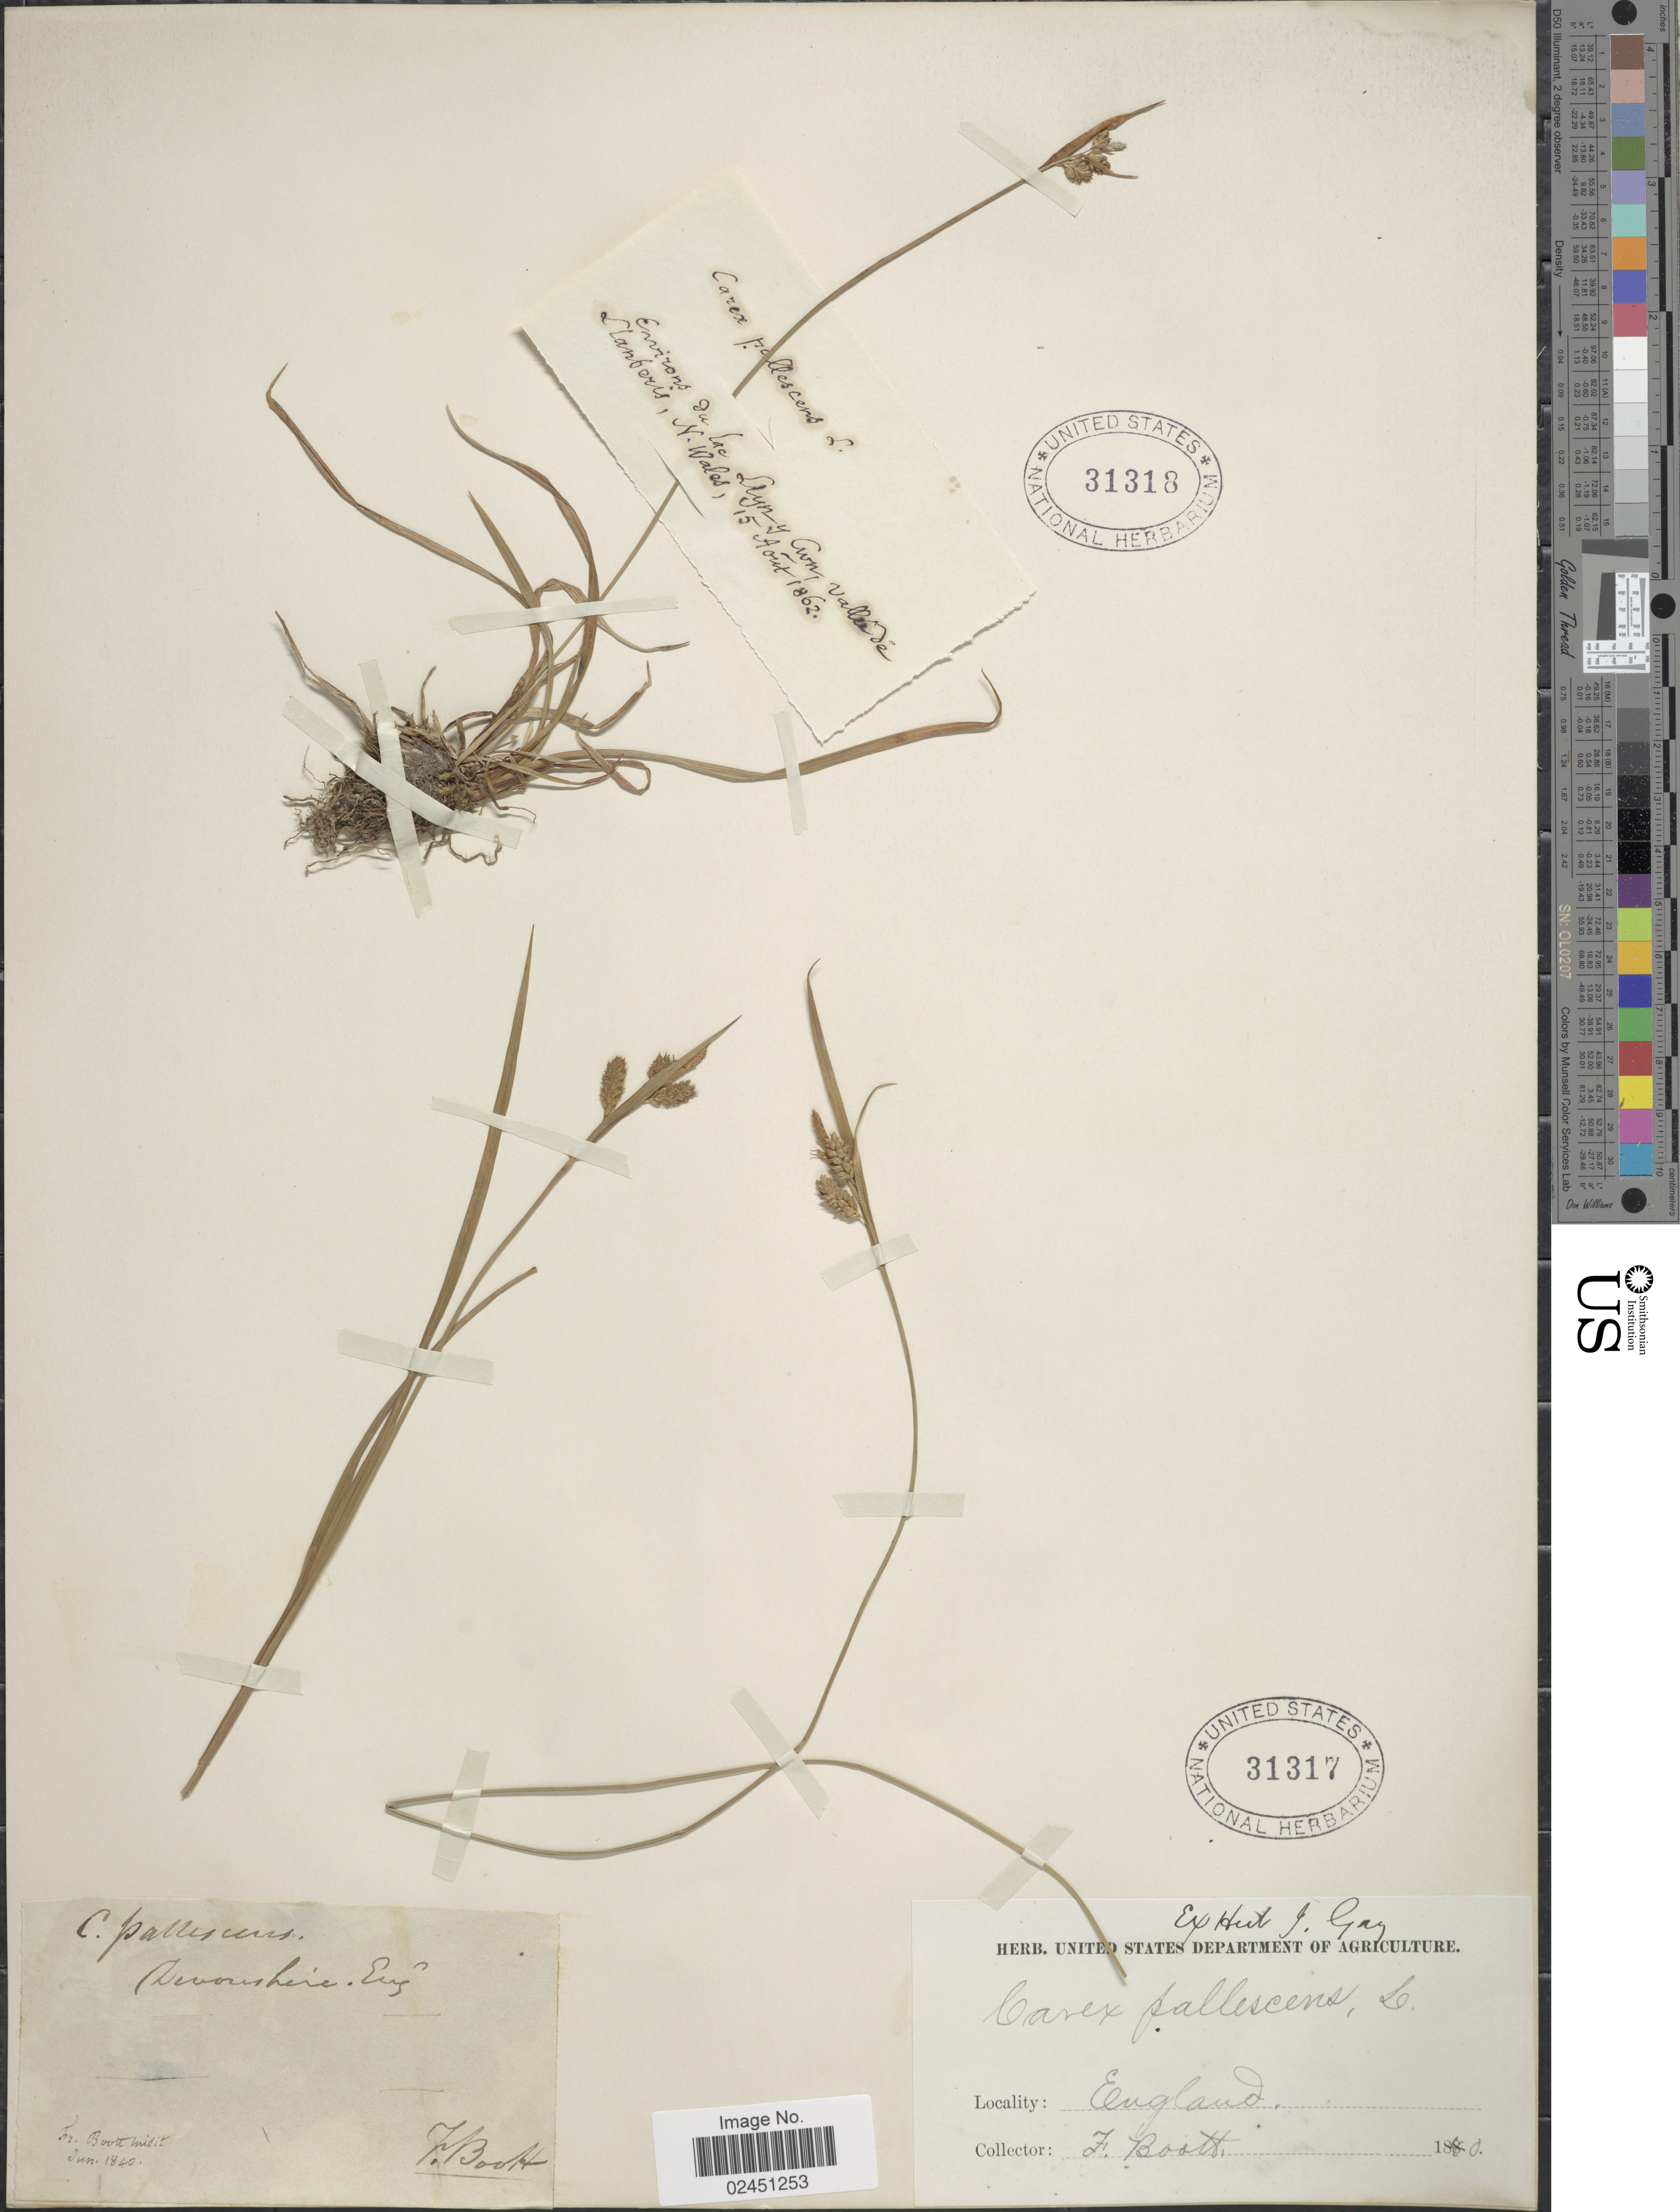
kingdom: Plantae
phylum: Tracheophyta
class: Liliopsida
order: Poales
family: Cyperaceae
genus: Carex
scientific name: Carex pallescens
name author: L.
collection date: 1862-08-15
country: United Kingdom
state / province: Wales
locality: Environs du Lac Llyn y Cwn, vallee de Llanberis, N. Wales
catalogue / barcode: US 31318-2